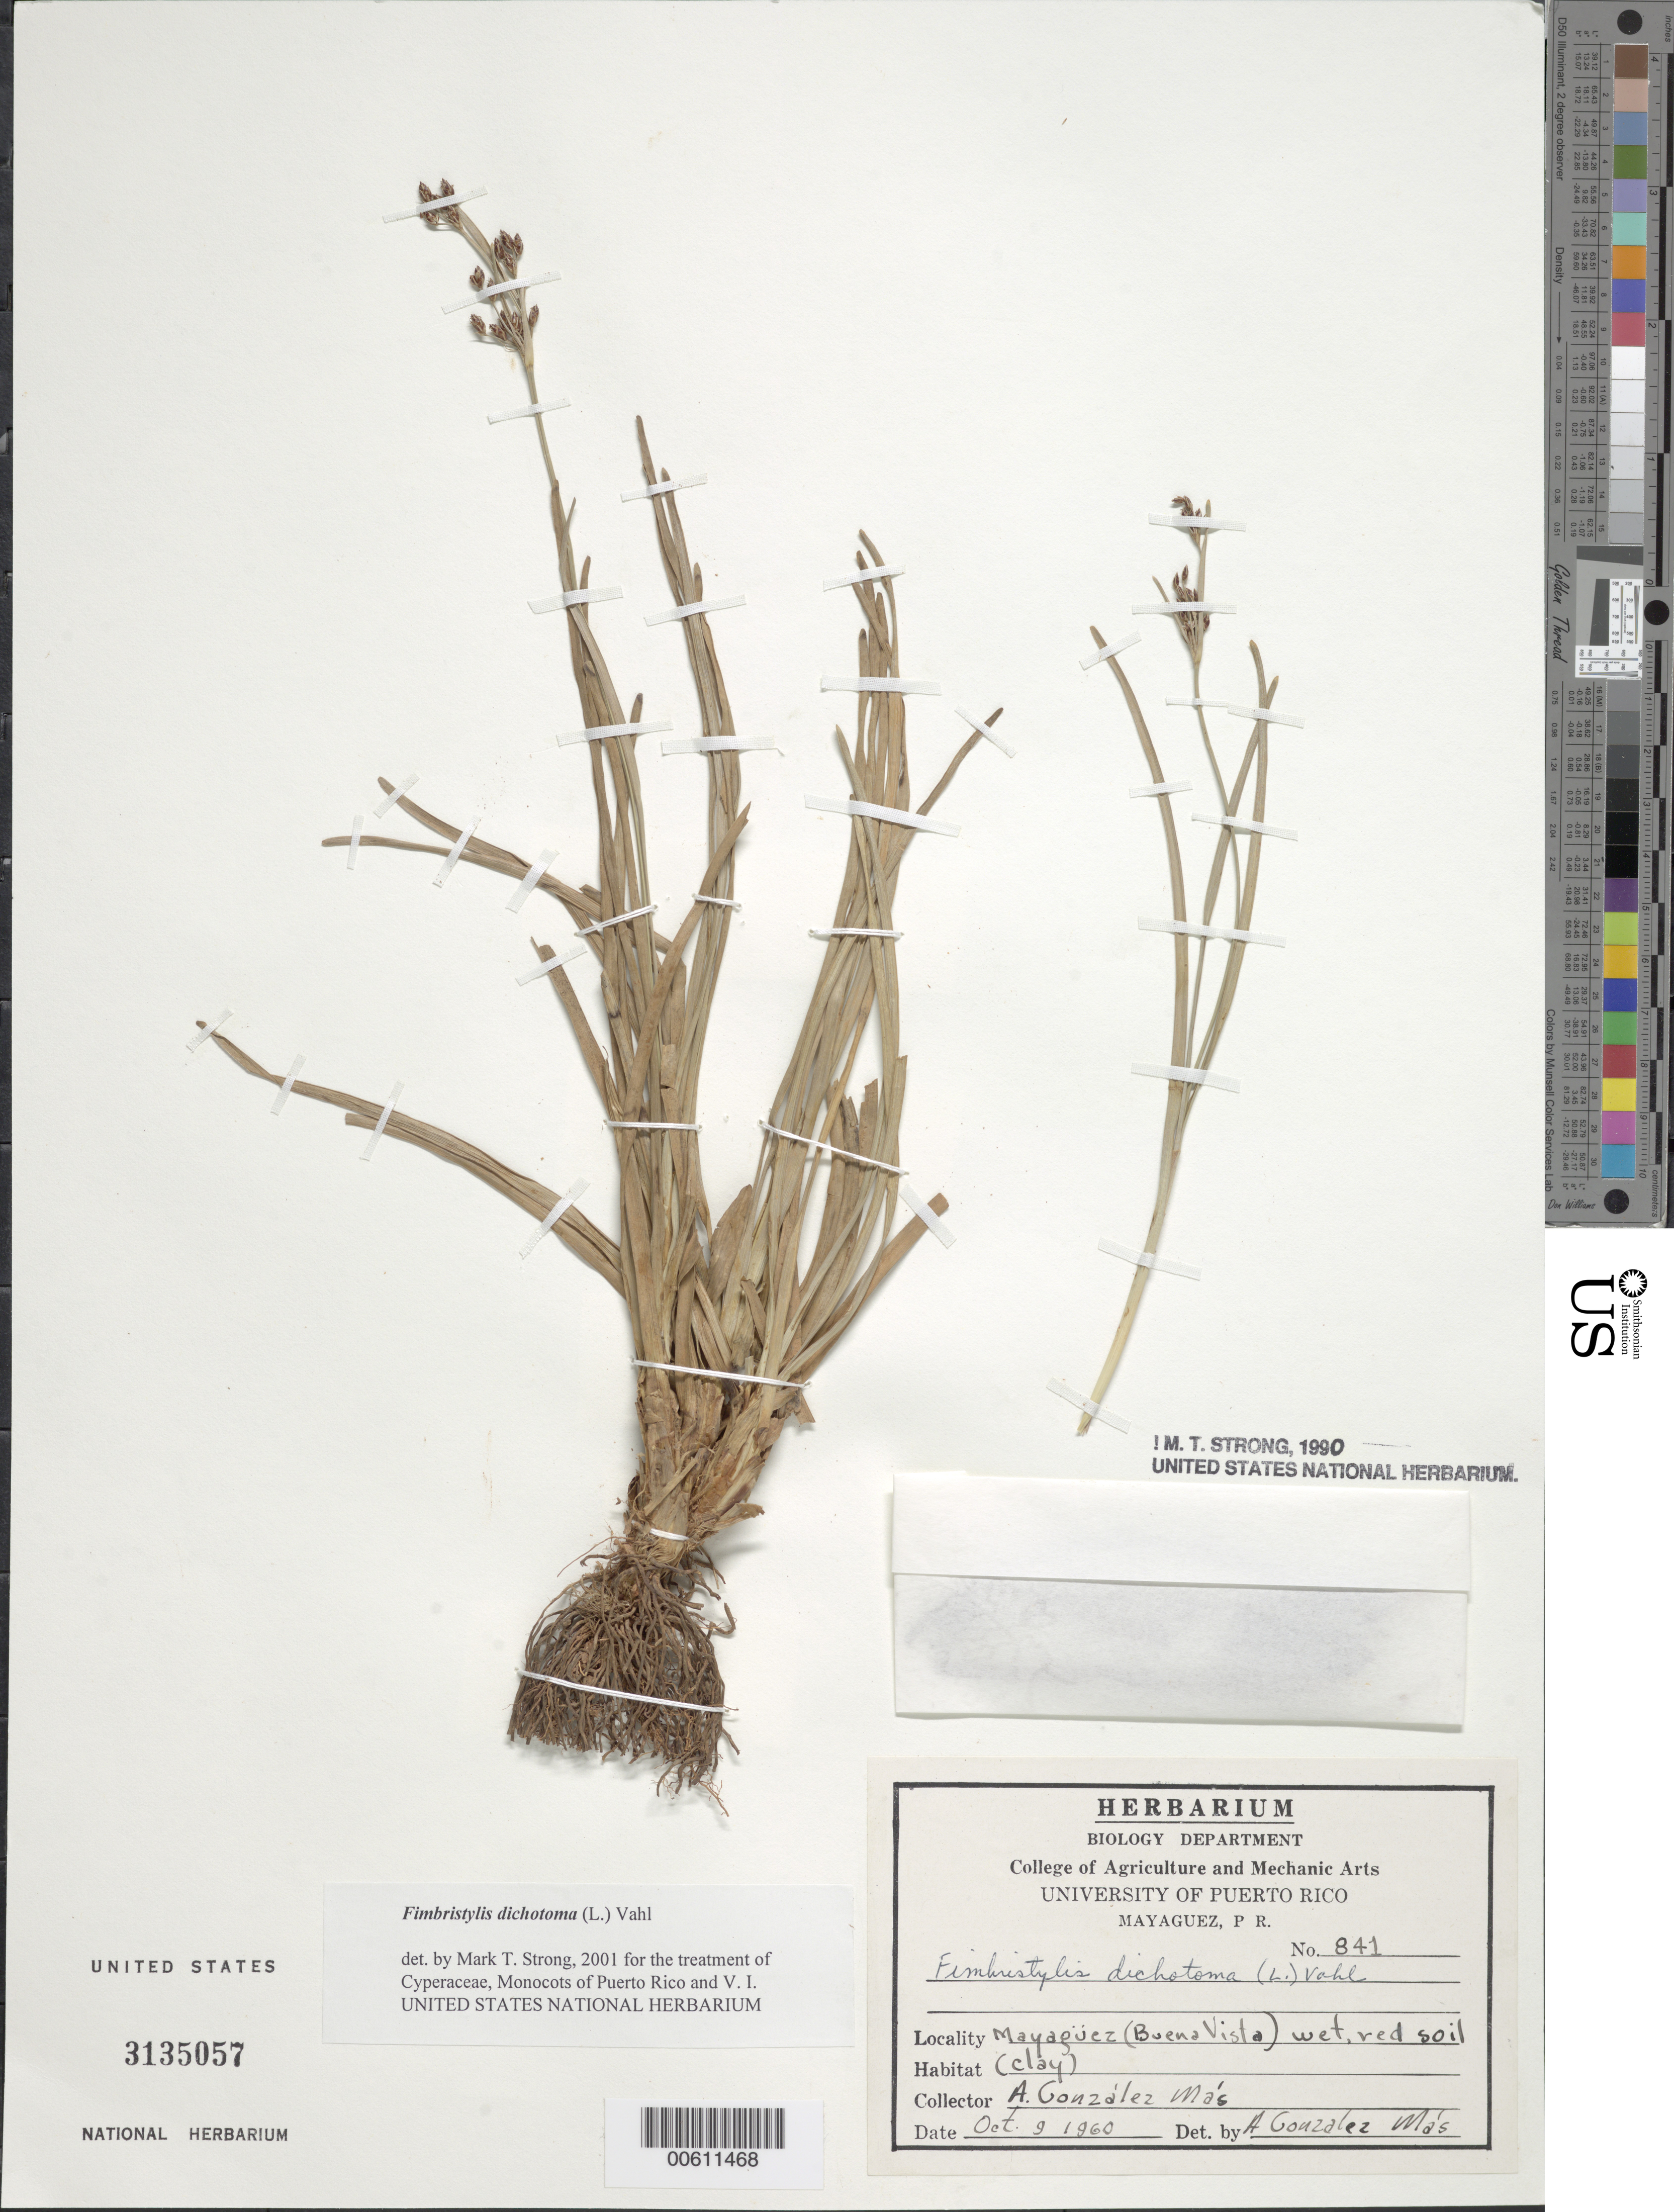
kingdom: Plantae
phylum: Tracheophyta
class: Liliopsida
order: Poales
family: Cyperaceae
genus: Fimbristylis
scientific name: Fimbristylis dichotoma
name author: (L.) Vahl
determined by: Strong, M. T., (US), Smithsonian Institution - National Museum of Natural History (UNITED STATES)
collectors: A. González Más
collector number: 841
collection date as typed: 09 Oct 1960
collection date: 1960-10-09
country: Puerto Rico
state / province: Mayagüez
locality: Mayagüez (Buena Vista).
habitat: Wet, red soil.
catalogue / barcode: US 3135057